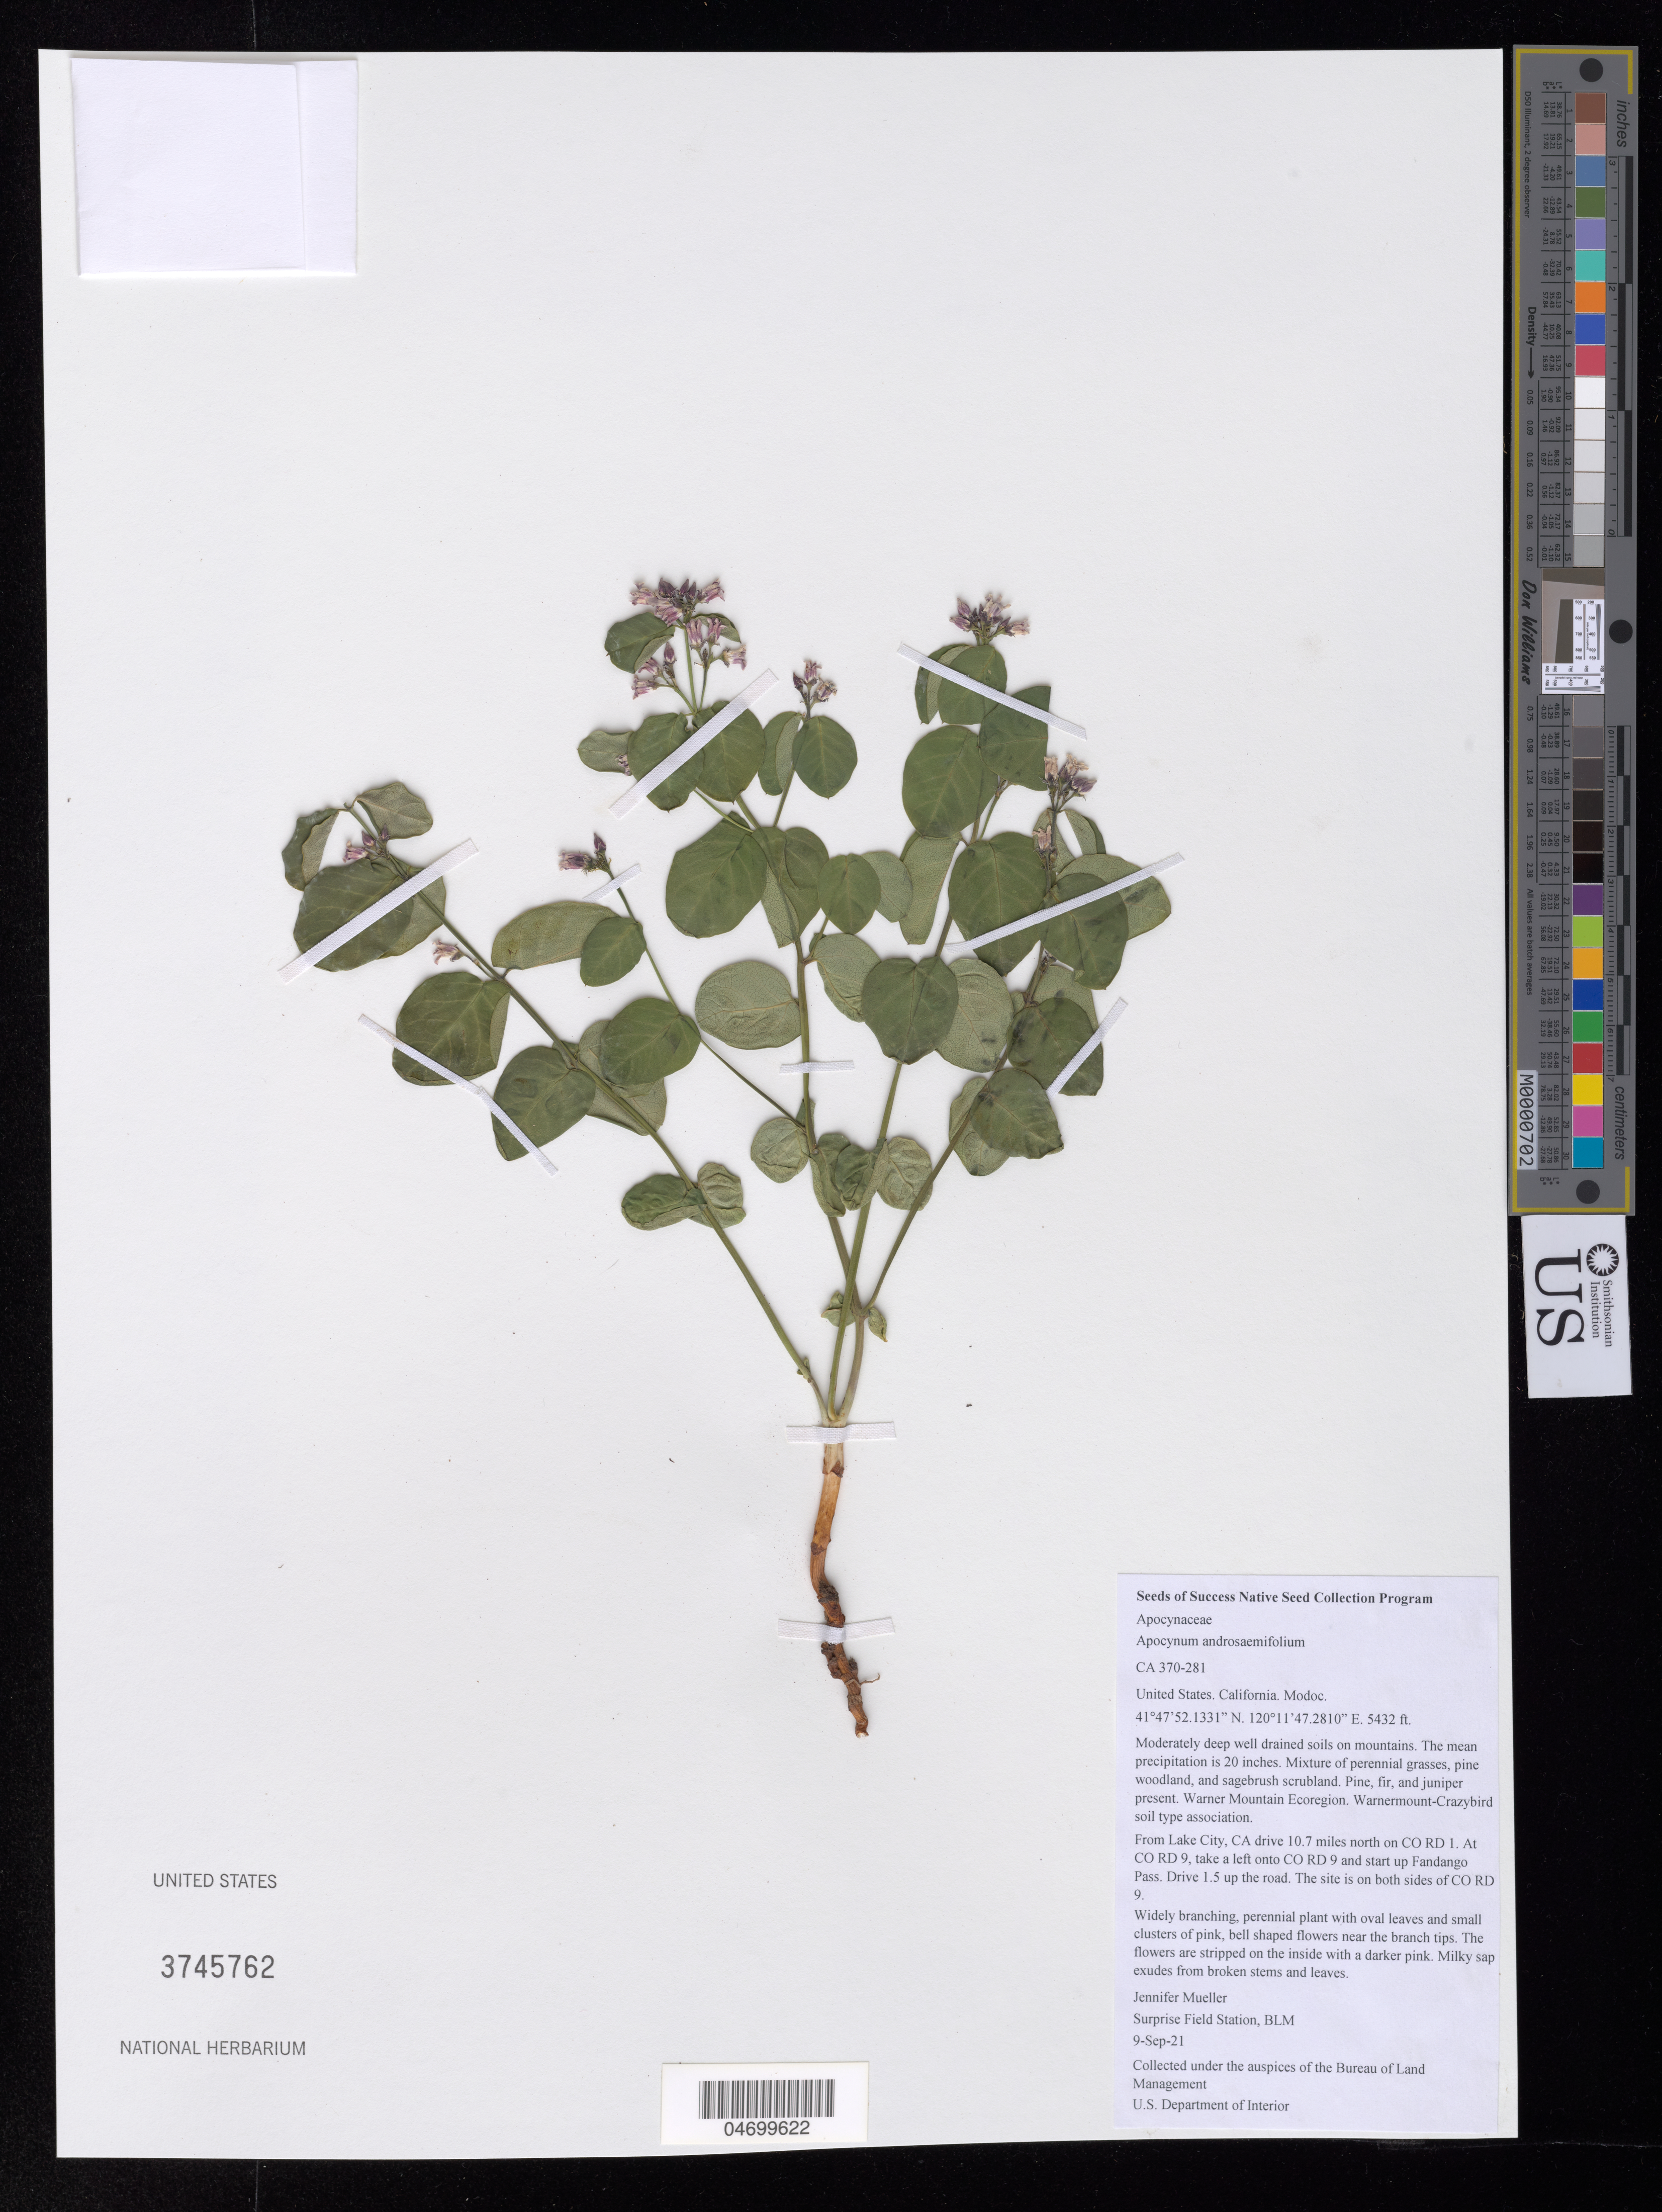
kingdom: Plantae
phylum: Tracheophyta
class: Magnoliopsida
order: Gentianales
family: Apocynaceae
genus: Apocynum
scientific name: Apocynum androsaemifolium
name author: L.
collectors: J. Mueller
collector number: CA370-281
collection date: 2021-09-09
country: United States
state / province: California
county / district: Modoc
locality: Both sides of CO RD 9, near Fandango Pass.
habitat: Moderately deep well drained soils on mountains. Mixture of perennial grasses, pine woodland, and sagebrush scrubland. Pine, fir, and juniper present. Warner Mountain Ecoregion. Warnermount-Crazybird soil type association.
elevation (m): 1656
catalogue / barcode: US 3745762